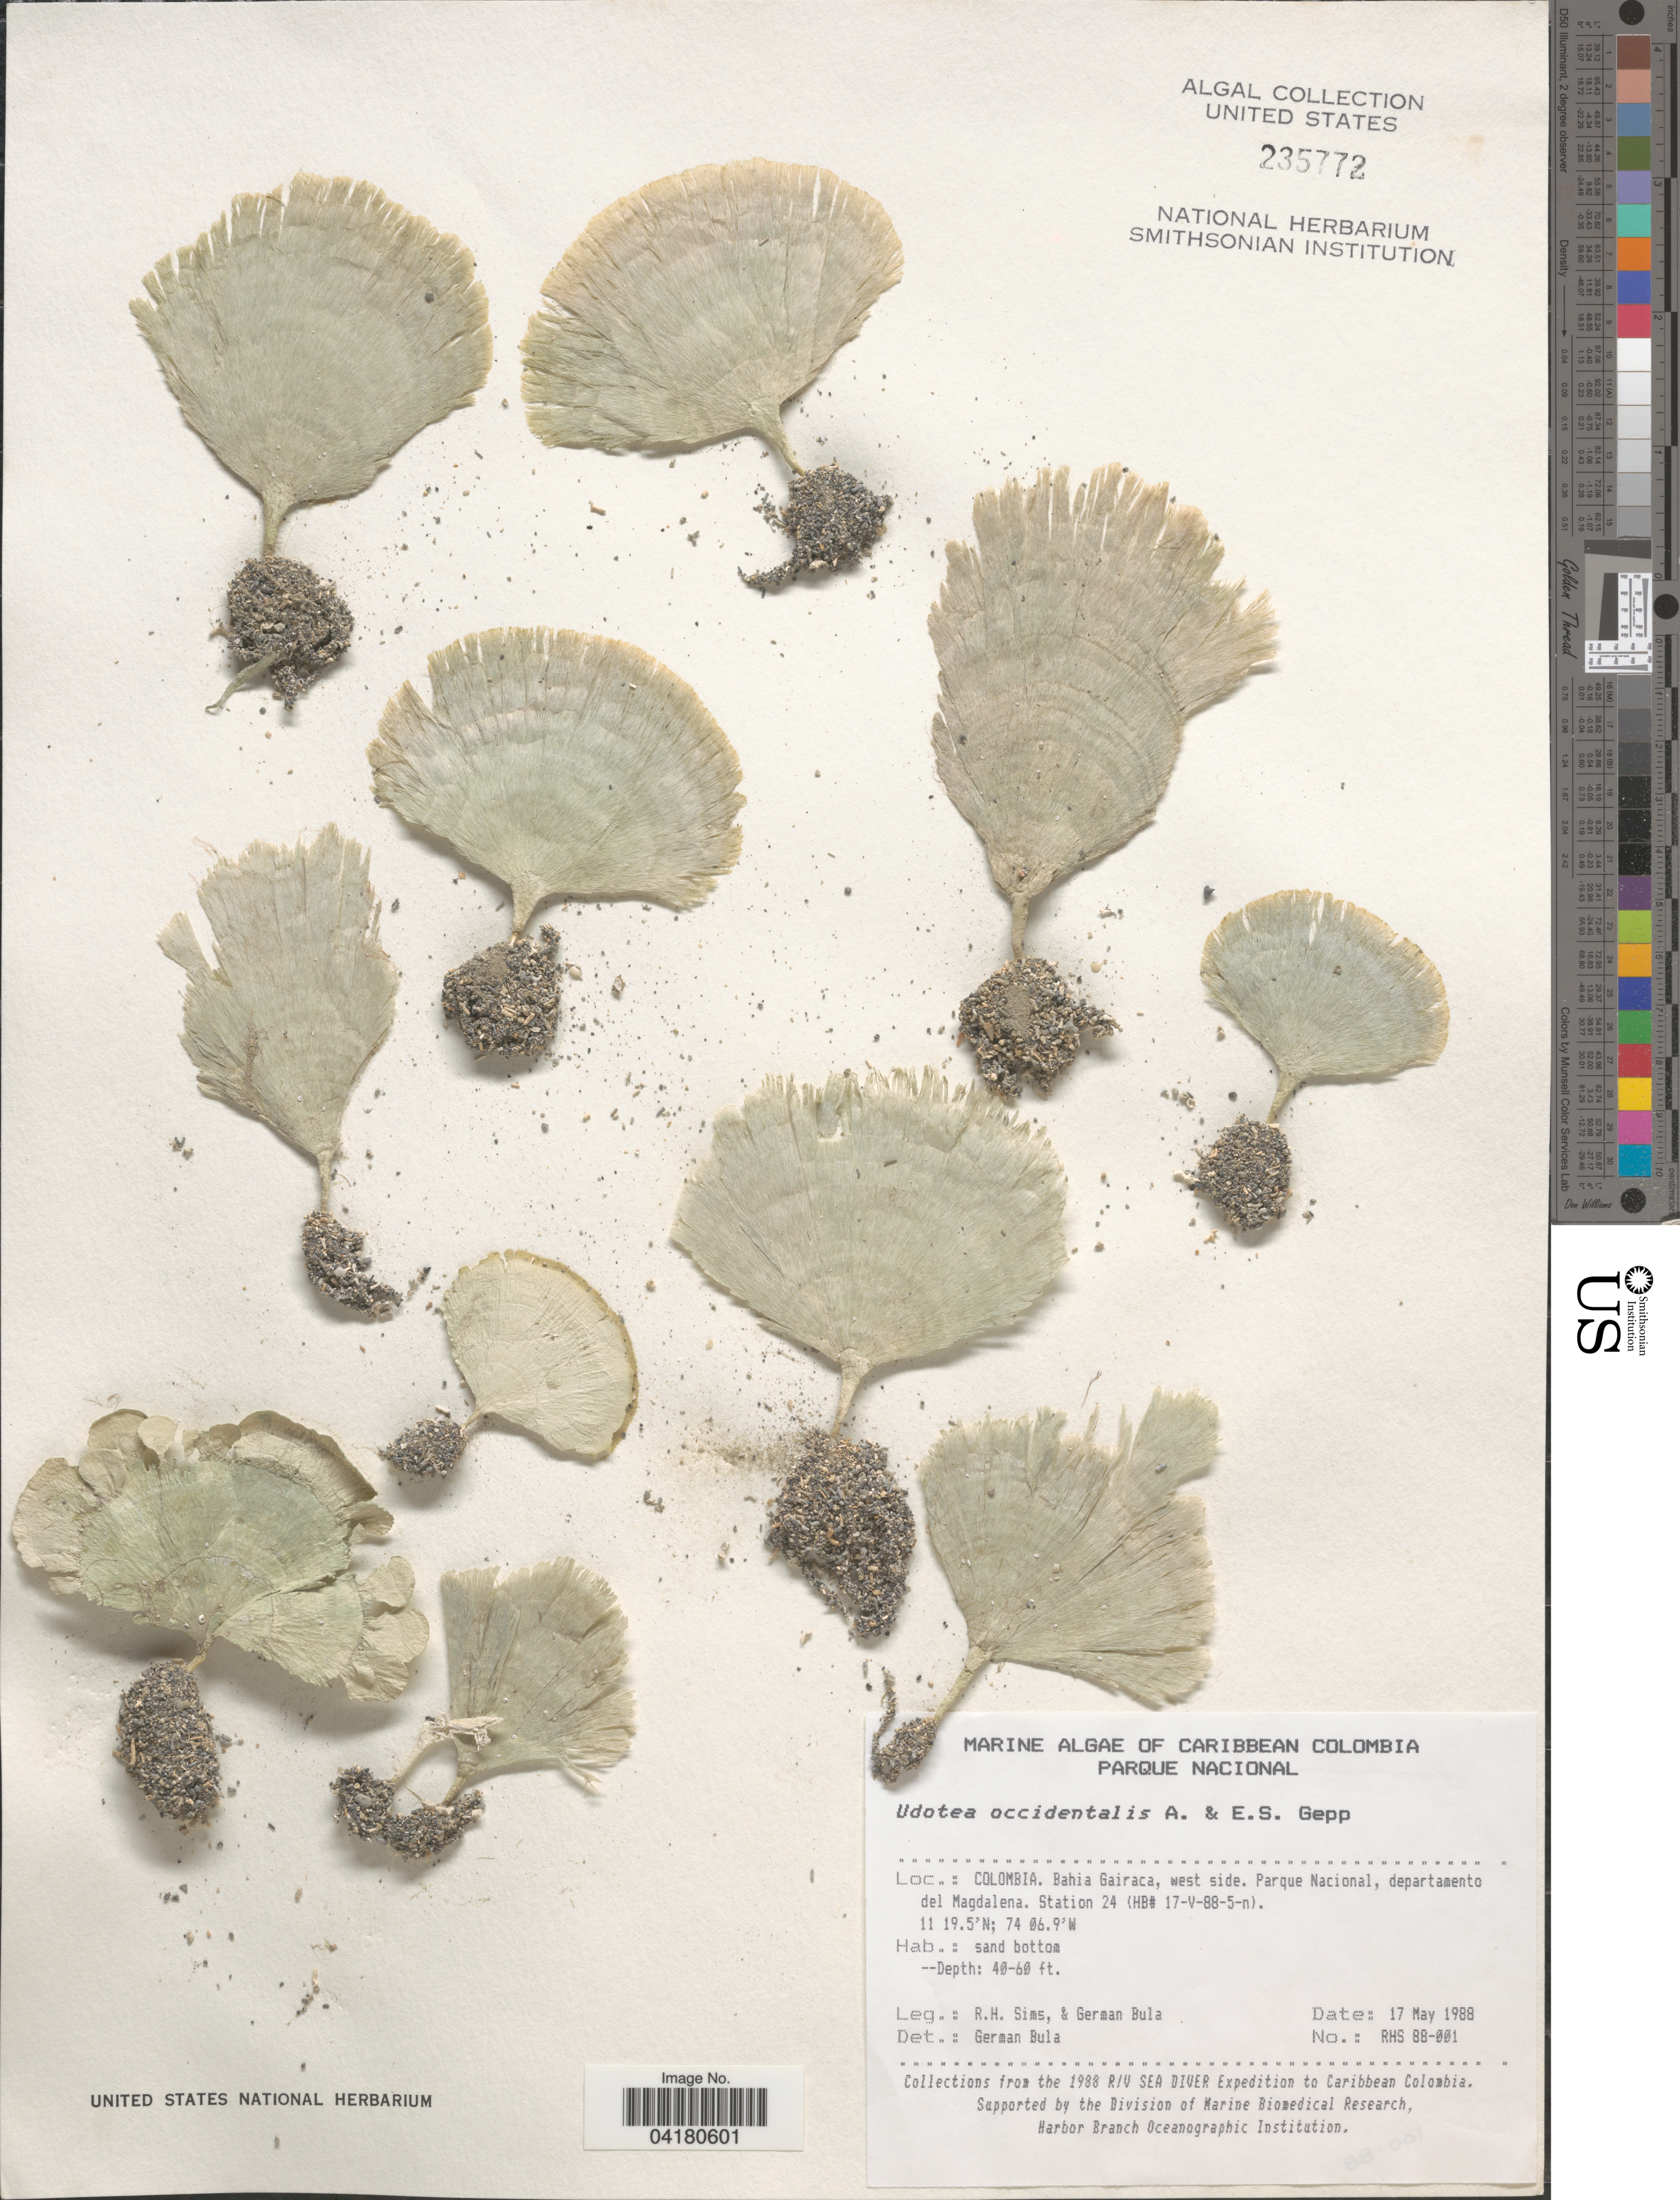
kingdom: Plantae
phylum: Chlorophyta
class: Ulvophyceae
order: Bryopsidales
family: Udoteaceae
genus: Udotea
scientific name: Udotea occidentalis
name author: A. Gepp & E. Gepp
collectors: R. H. Sims & G. Bula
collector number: RHS88-001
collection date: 1988-05-17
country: Colombia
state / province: Magdalena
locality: Caribbean Colombia. Bahia Gairaca, west side. Parque Nacional, departamento del Magdalena. Station 24 (HB# 17-V-88-5-n). The 1988 R/V Sea Diver Expedition to Caribbean Colombia.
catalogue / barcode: US 235772